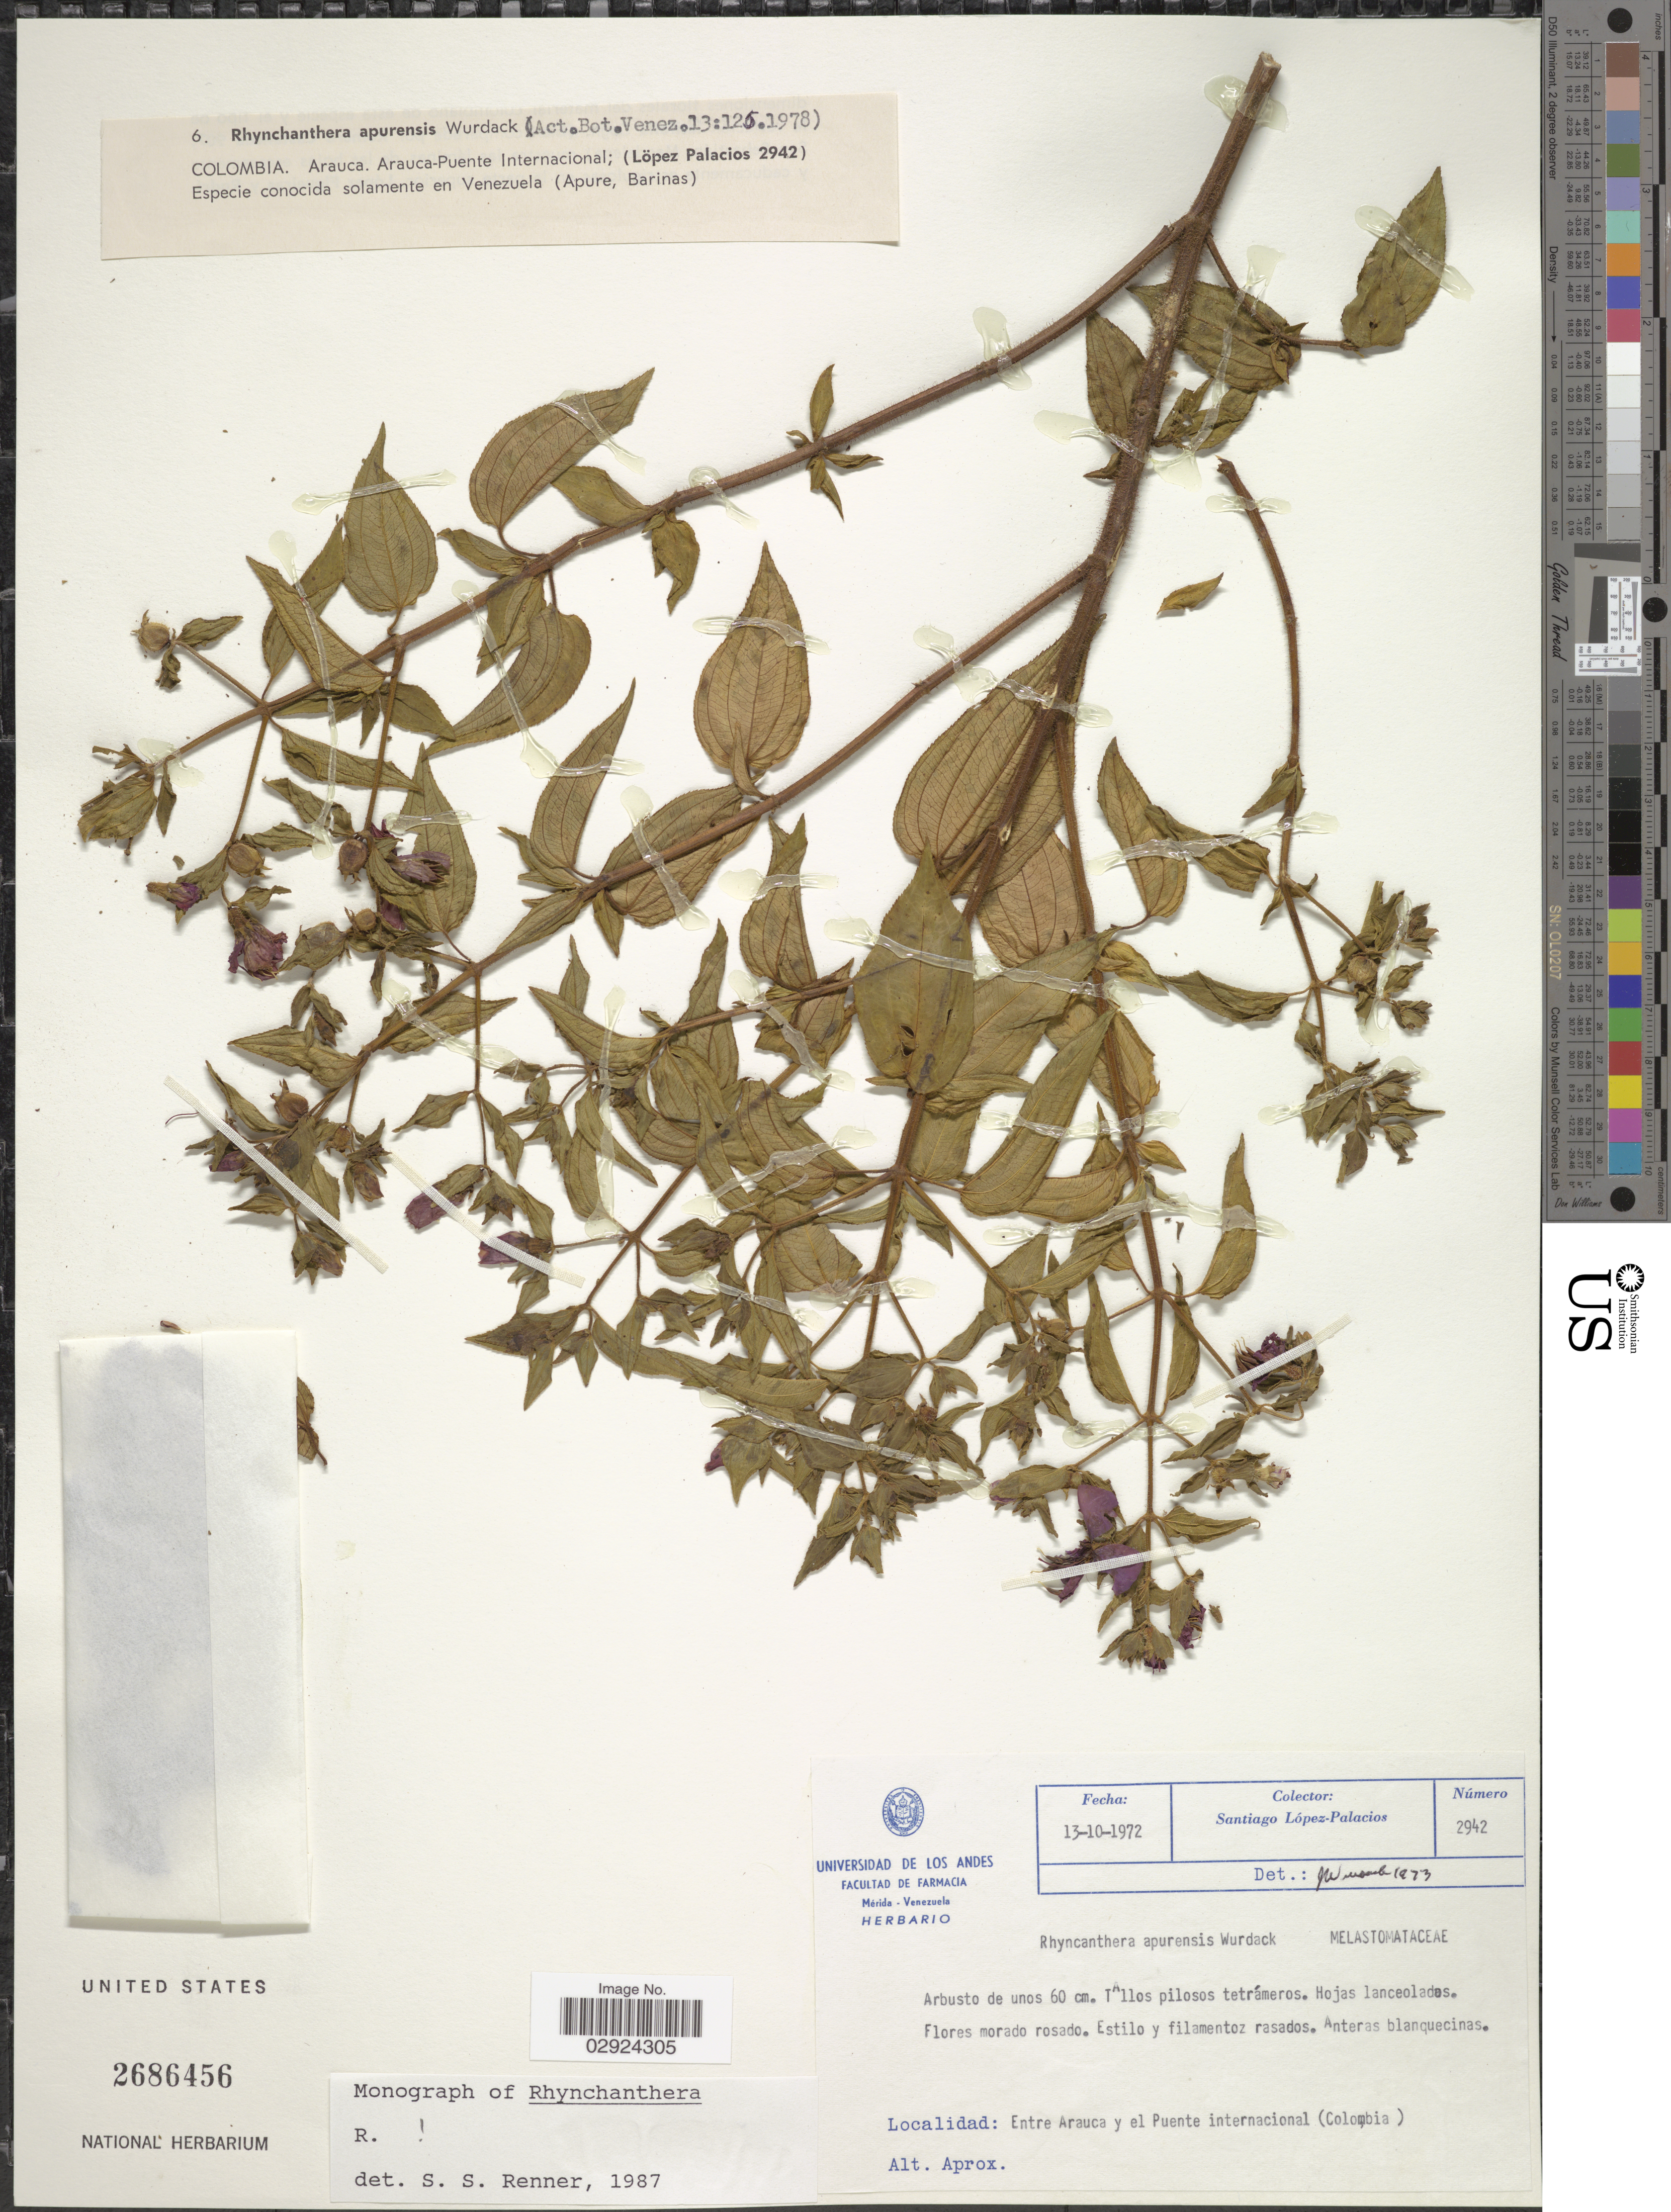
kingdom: Plantae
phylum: Tracheophyta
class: Magnoliopsida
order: Myrtales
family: Melastomataceae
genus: Rhynchanthera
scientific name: Rhynchanthera apurensis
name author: Wurdack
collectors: S. López-Palacios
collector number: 2942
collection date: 1972-10-13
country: Colombia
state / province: Arauca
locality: Entre Arauca y el Puente internacional.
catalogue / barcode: US 2686456